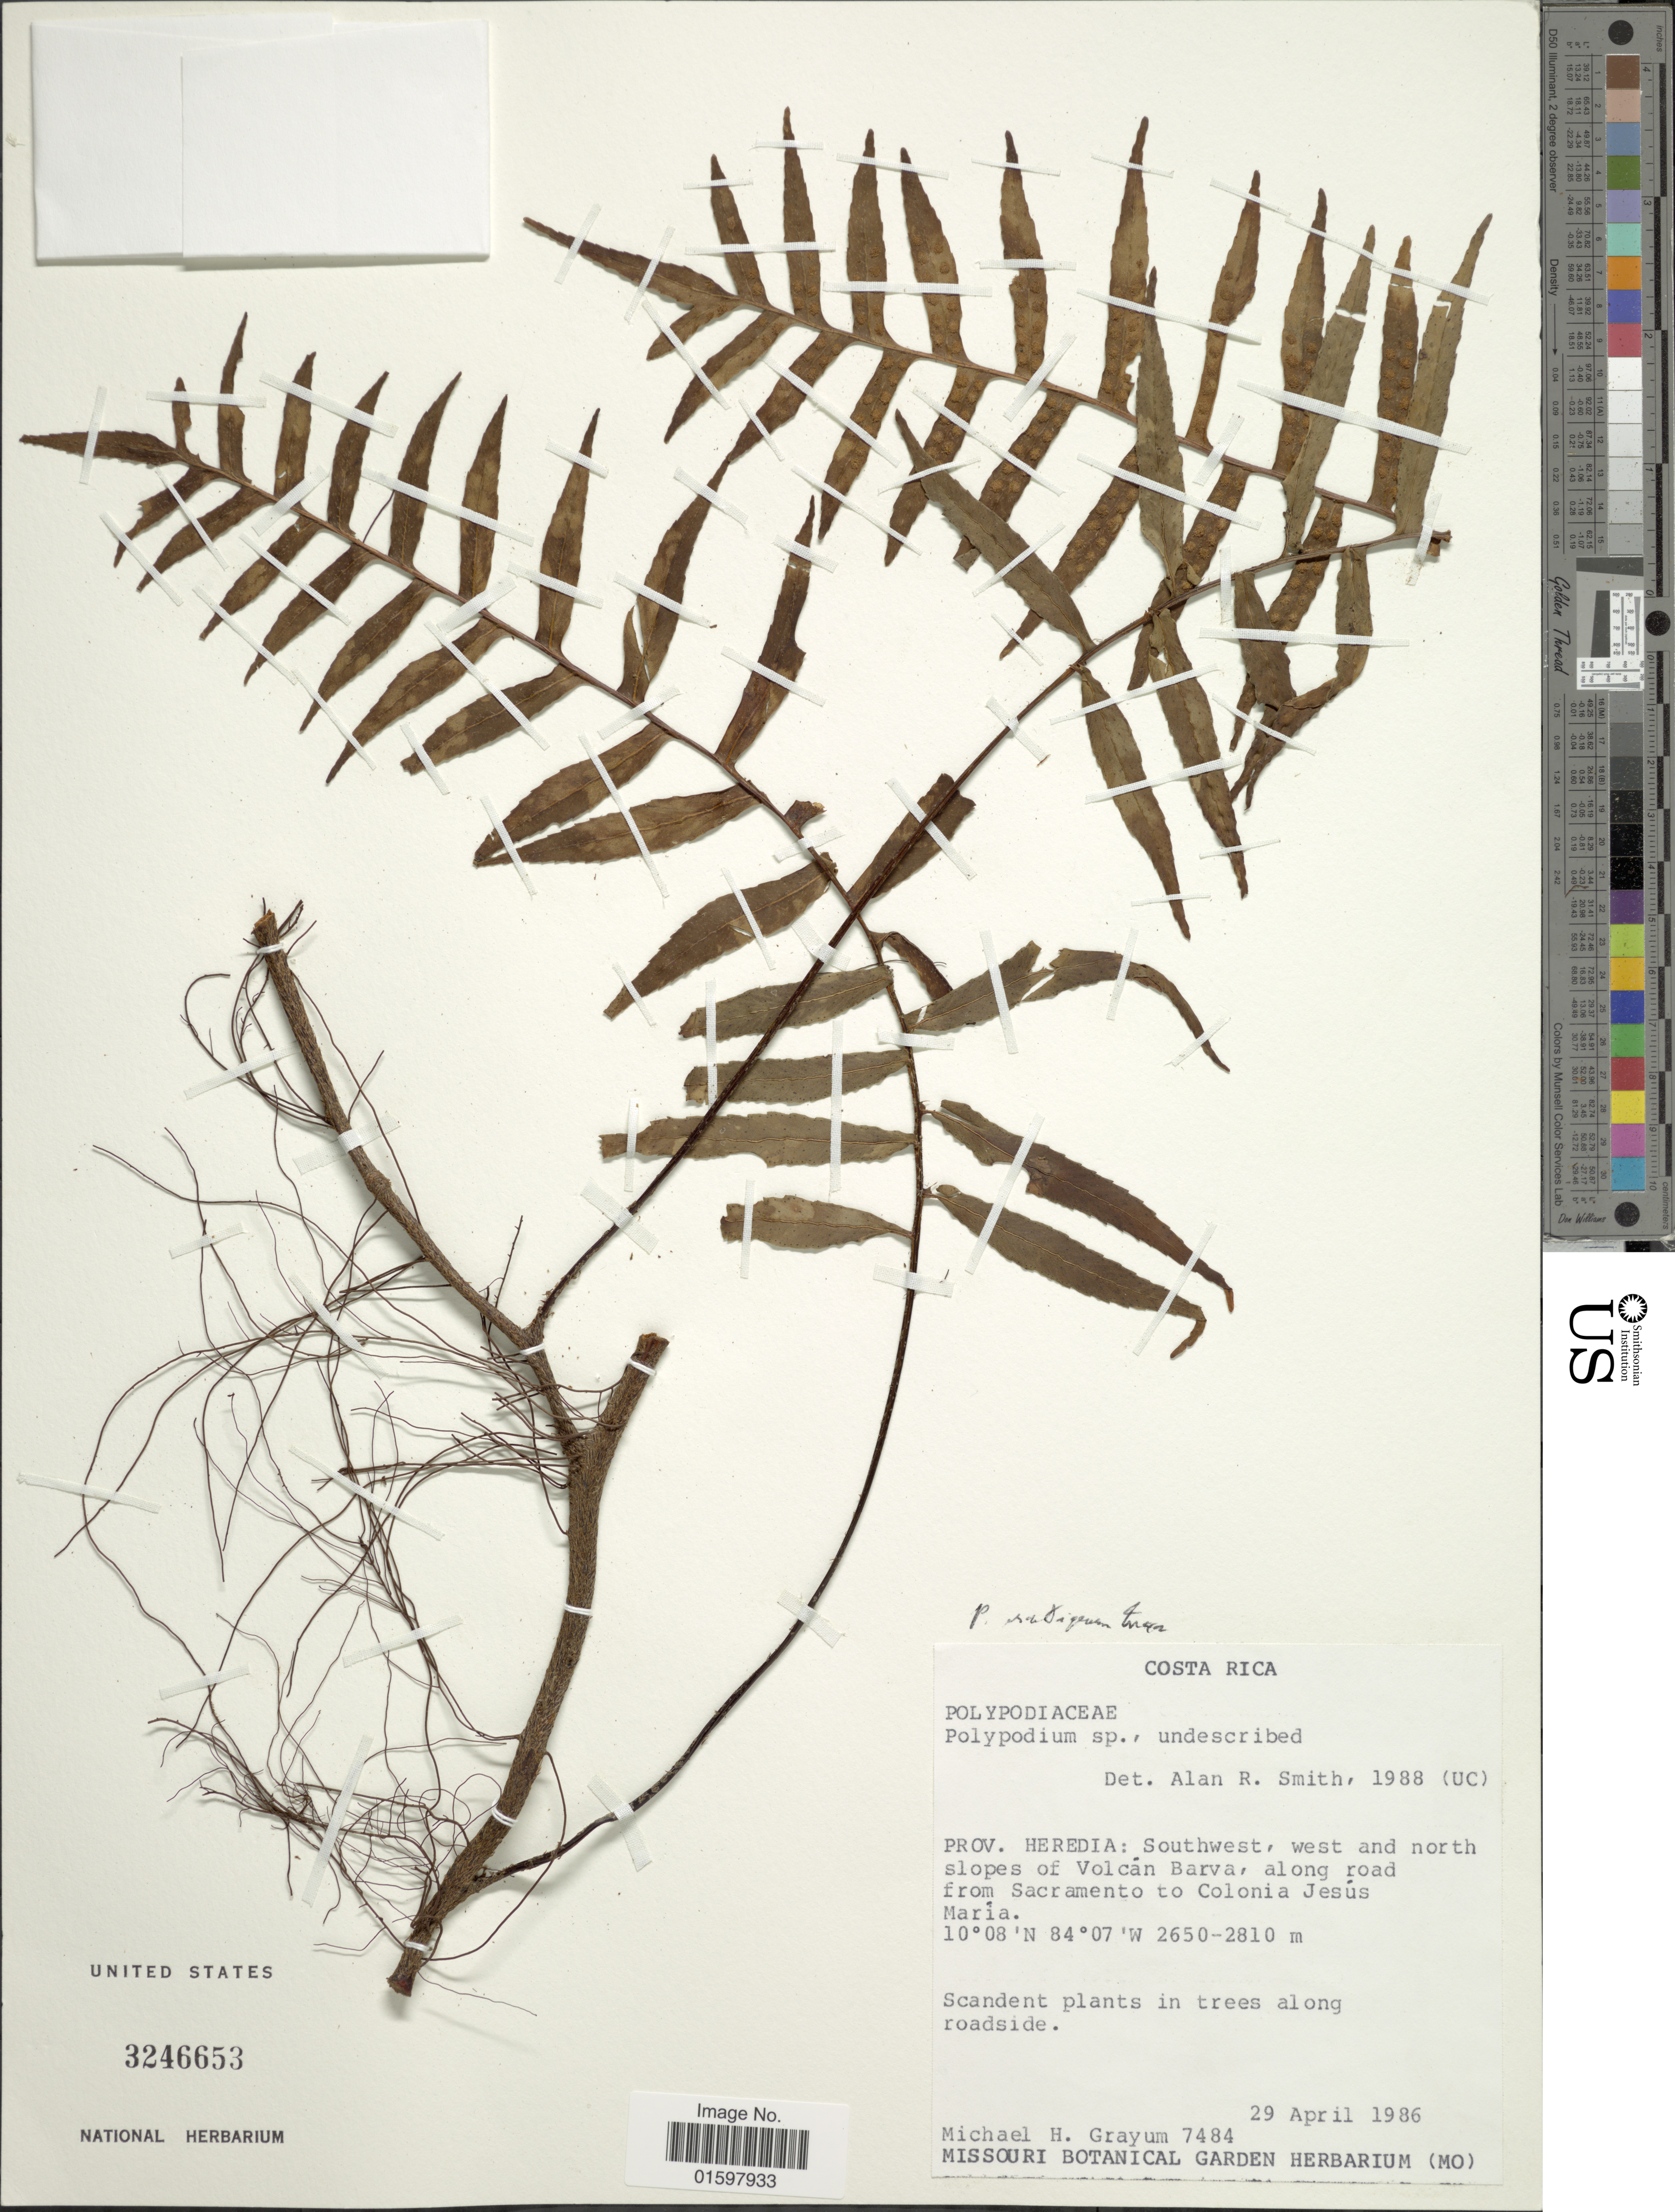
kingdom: Plantae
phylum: Tracheophyta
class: Polypodiopsida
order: Polypodiales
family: Polypodiaceae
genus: Pleopeltis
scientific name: Pleopeltis montigena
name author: (Maxon) A.R. Sm. & Tejero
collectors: M. H. Grayum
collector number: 7484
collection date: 1986-04-29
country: Costa Rica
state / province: Heredia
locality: Southwest, west and north slopes of Volcán Barva, along road from Sacramento to Colonia Jesús María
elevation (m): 2650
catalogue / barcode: US 3246653